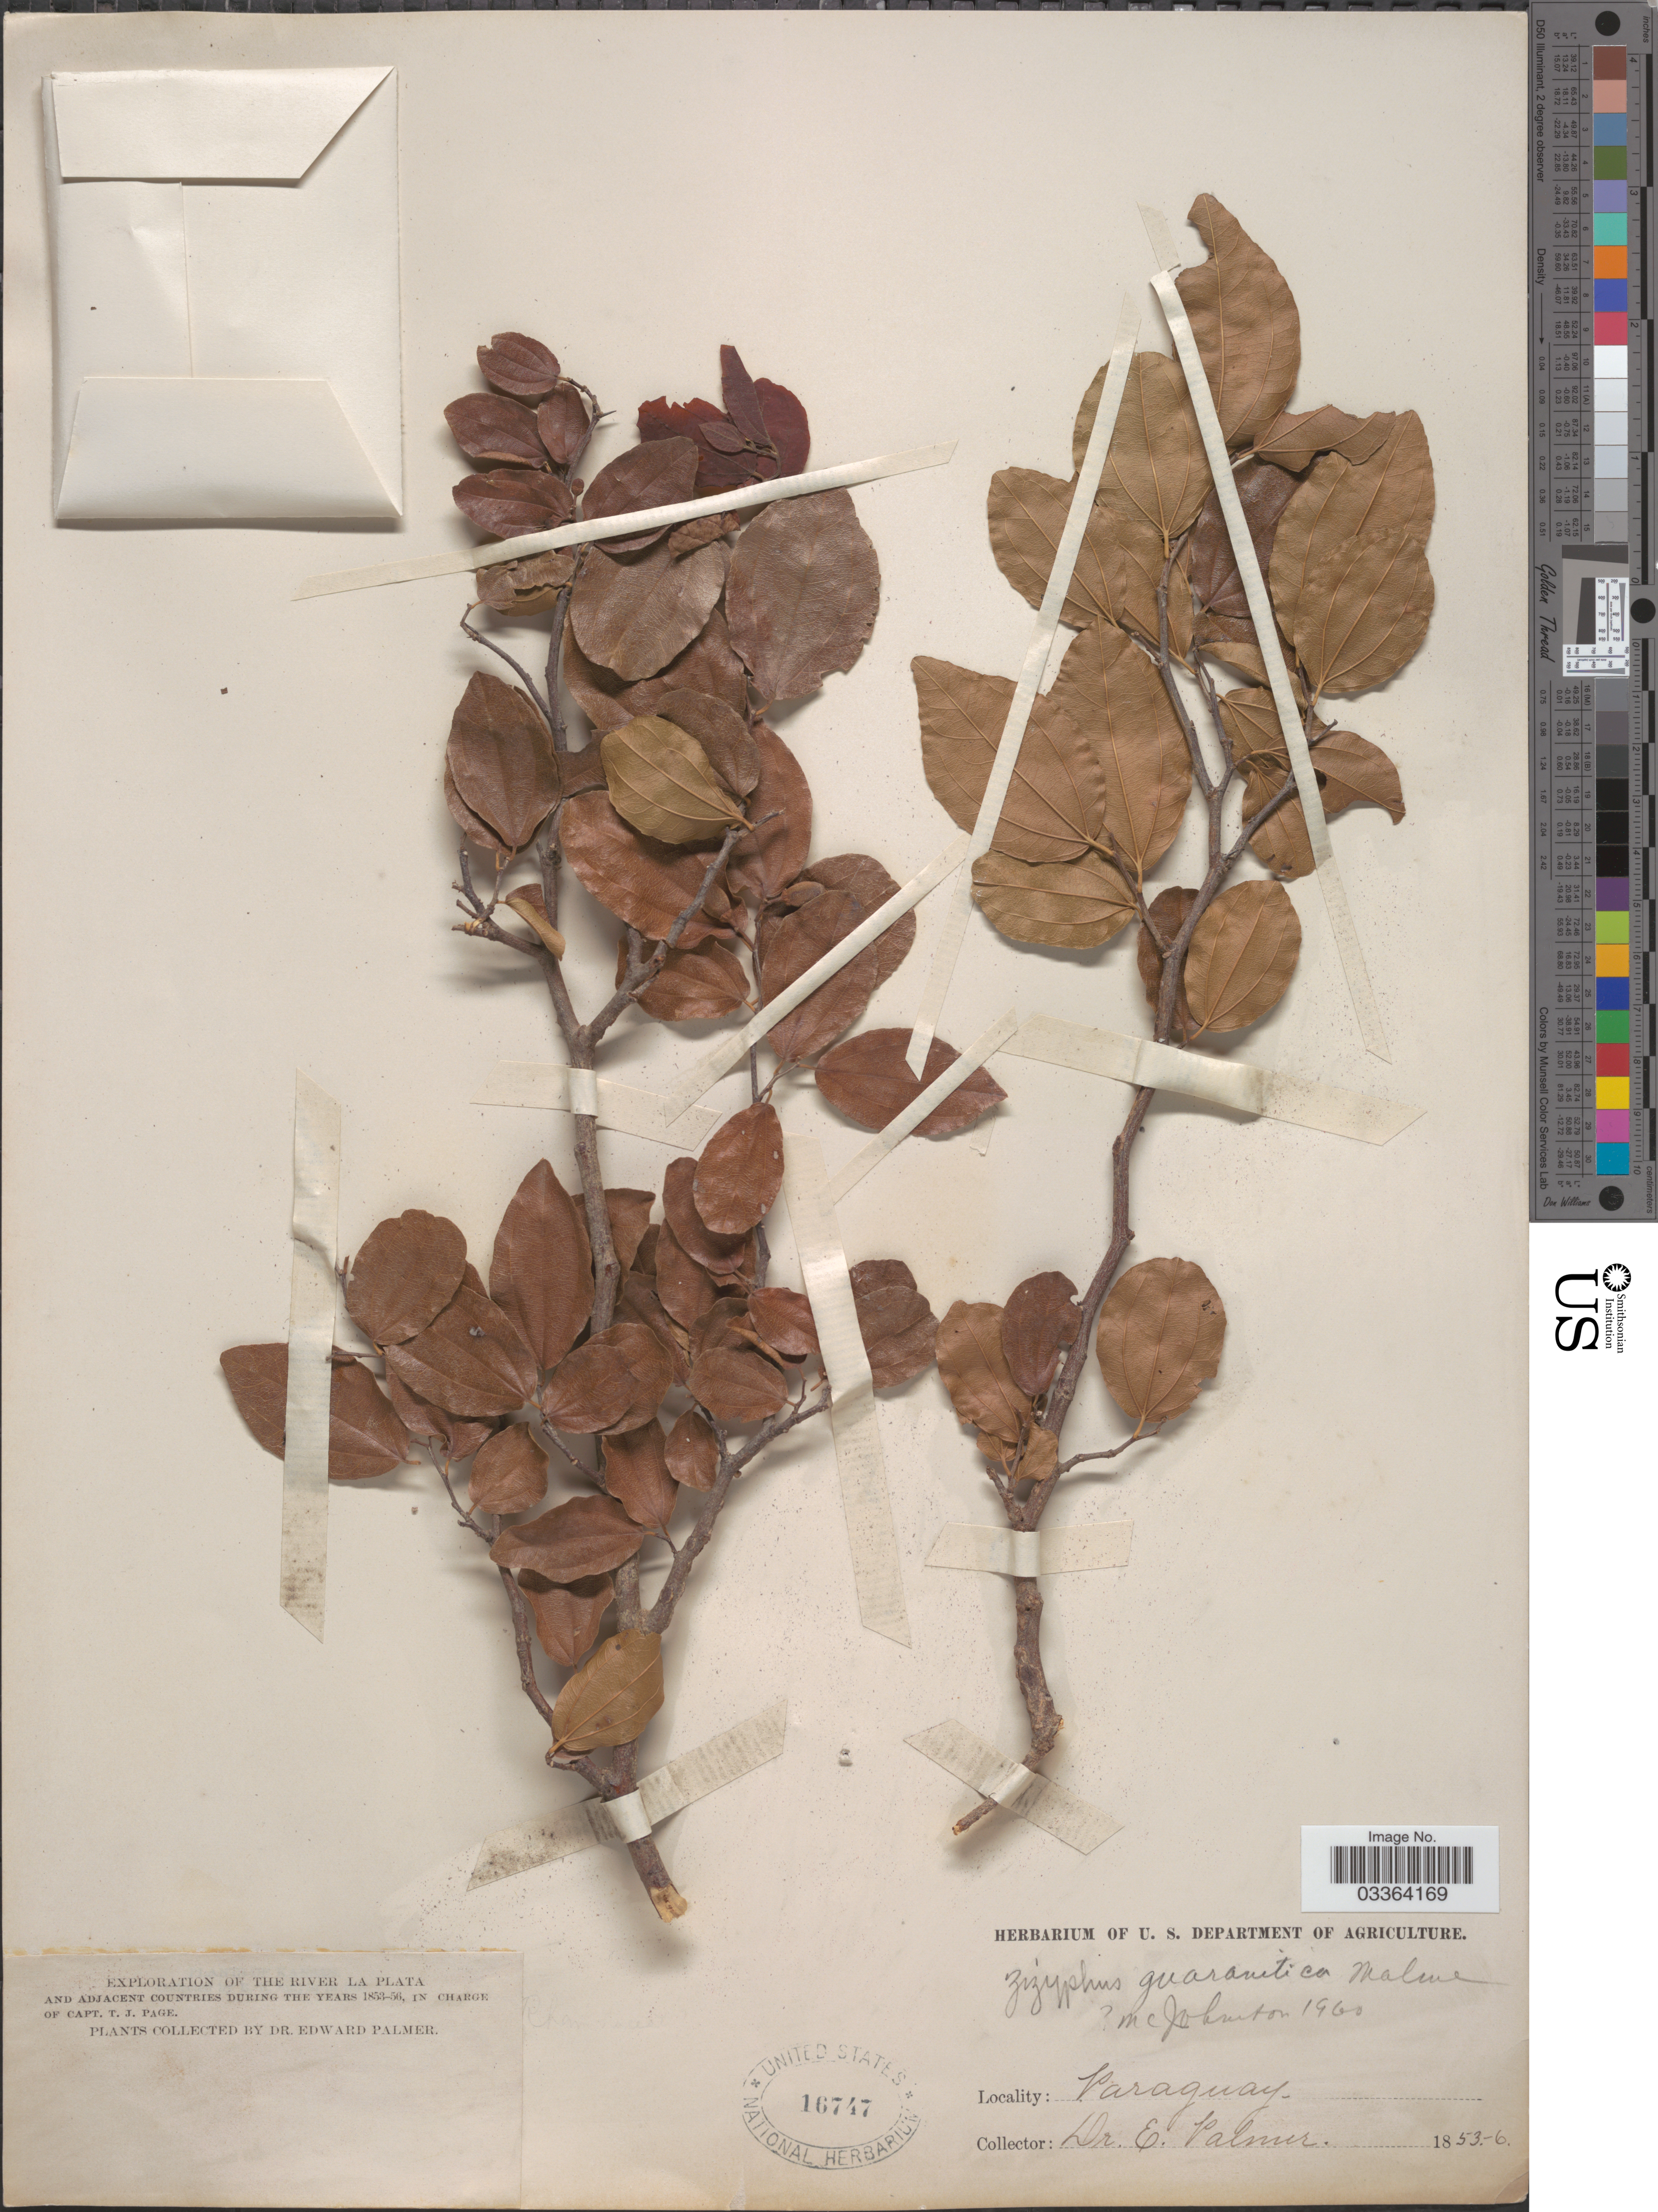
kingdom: Plantae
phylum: Tracheophyta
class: Magnoliopsida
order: Rosales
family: Rhamnaceae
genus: Ziziphus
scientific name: Ziziphus guaranitica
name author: Malme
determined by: Johnston, Marshall C.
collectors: E. Palmer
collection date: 1853/1856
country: Paraguay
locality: The River Plata and adjacent countries.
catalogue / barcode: US 16747